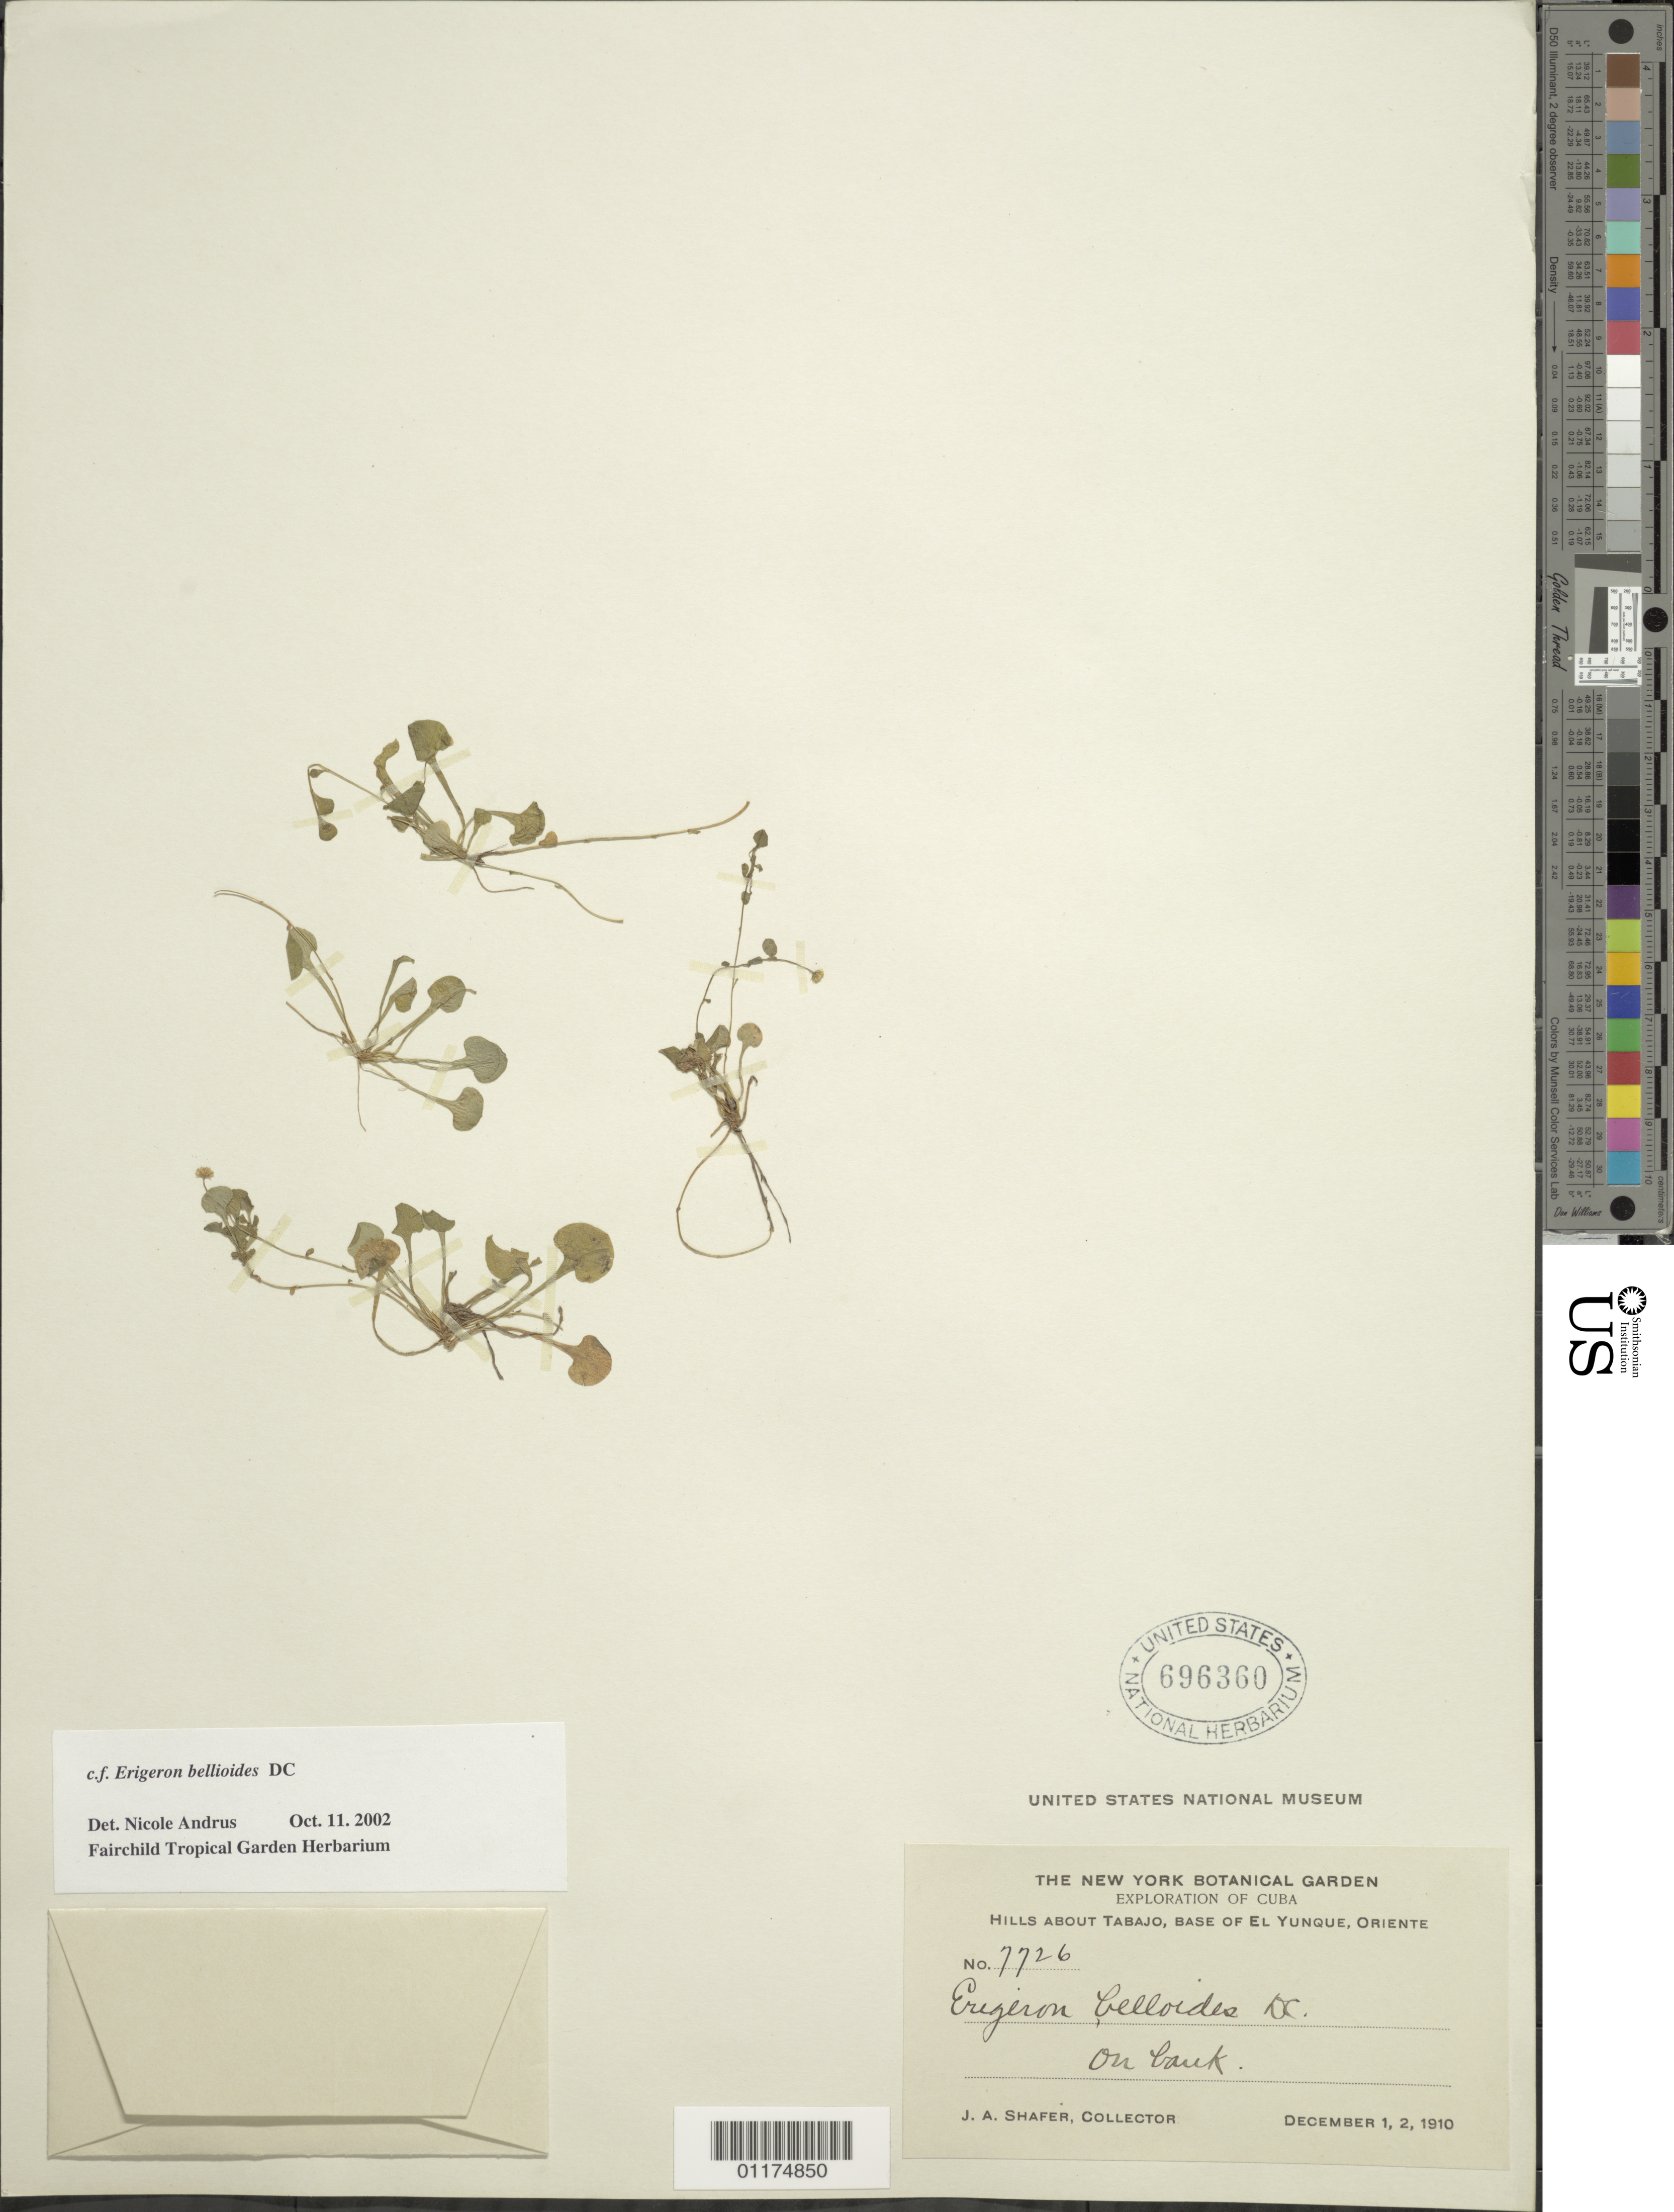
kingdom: Plantae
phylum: Tracheophyta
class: Magnoliopsida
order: Asterales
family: Asteraceae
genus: Erigeron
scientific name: Erigeron bellioides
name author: DC.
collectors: J. A. Shafer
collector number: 7726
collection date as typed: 01 Dec 1910 to 02 Dec 1910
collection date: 1910-12-01/1910-12-02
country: Cuba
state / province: Oriente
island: Cuba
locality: Hills about Tobajo, base of El Yunque, On bank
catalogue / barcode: US 696360